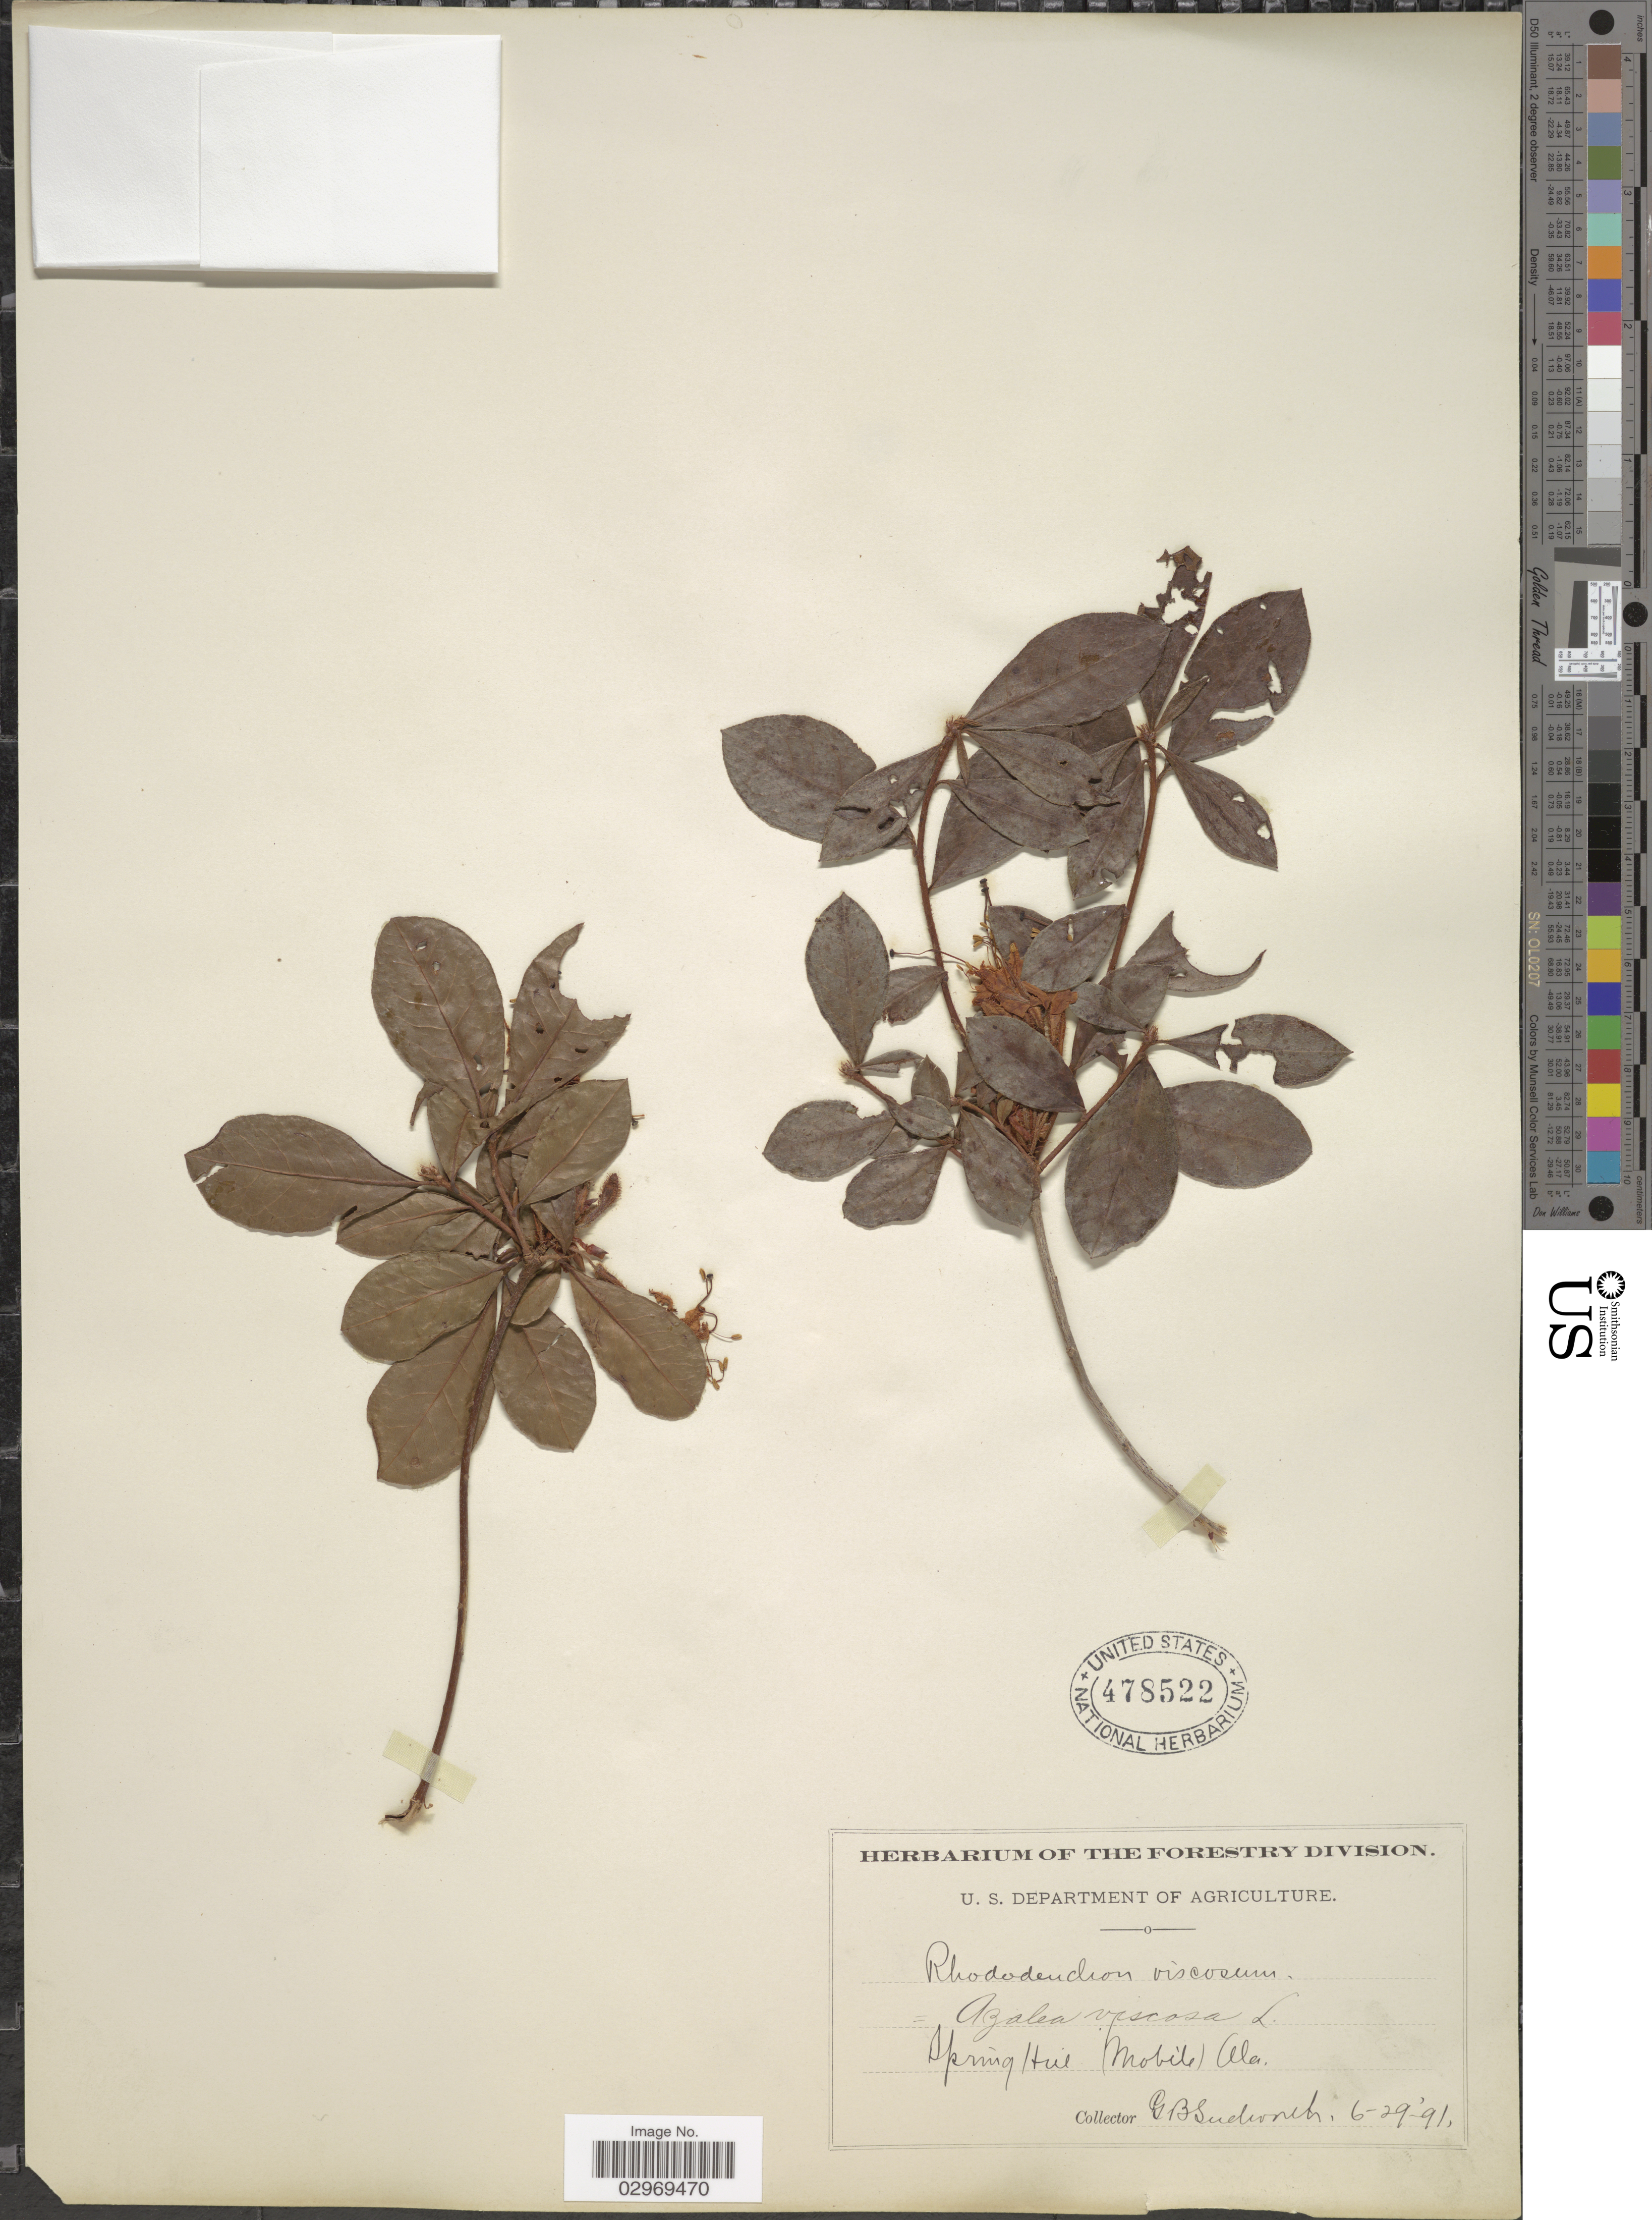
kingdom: Plantae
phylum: Tracheophyta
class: Magnoliopsida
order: Ericales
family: Ericaceae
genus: Rhododendron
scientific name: Rhododendron viscosum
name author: (L.) Torr.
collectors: G. B. Sudworth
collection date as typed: Transcribed d/m/y: 29/6/91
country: United States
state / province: Alabama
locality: Spring Hill (Mobile).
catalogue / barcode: US 478522